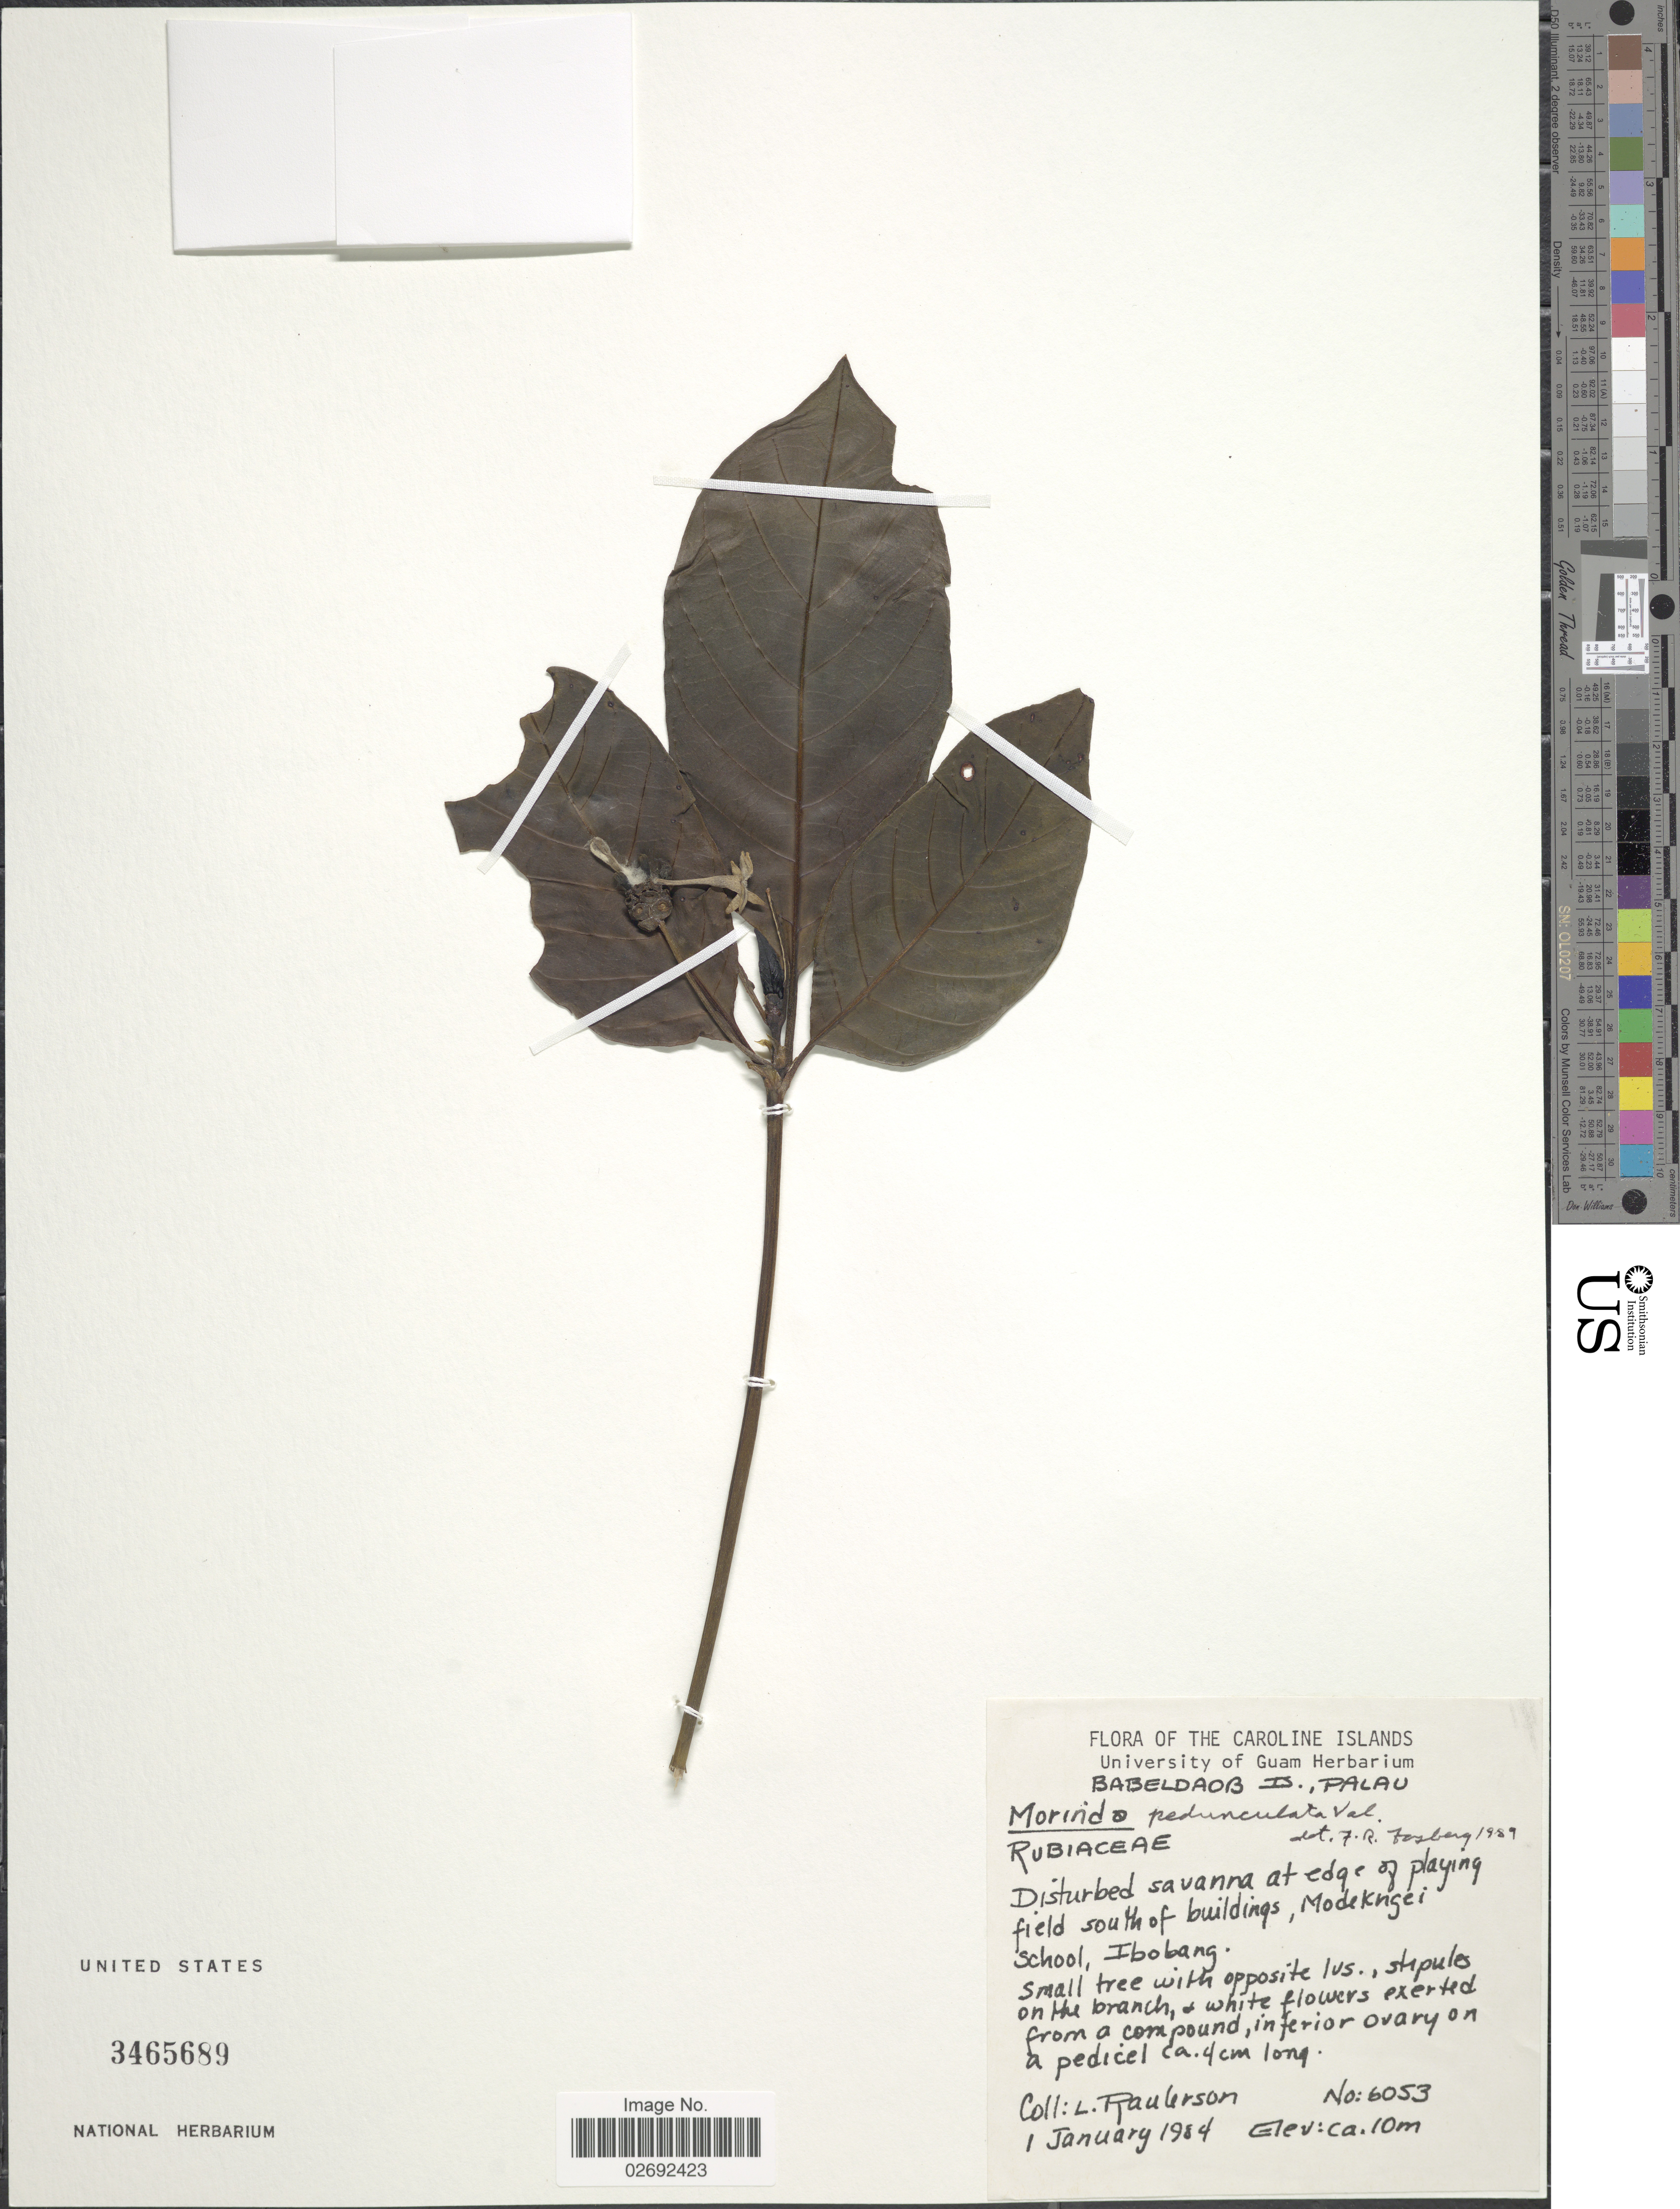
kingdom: Plantae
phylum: Tracheophyta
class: Magnoliopsida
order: Gentianales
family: Rubiaceae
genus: Morinda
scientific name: Morinda pedunculata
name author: Valeton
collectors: L. Raulerson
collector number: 6053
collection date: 1984-01-01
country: Palau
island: Babeldaob [Babelthuap]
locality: Babeldaob Is., Palau. Disturbed savanna at edge of playing field south of buildings, Modekngei School, Ibobang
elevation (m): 10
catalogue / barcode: US 3465689